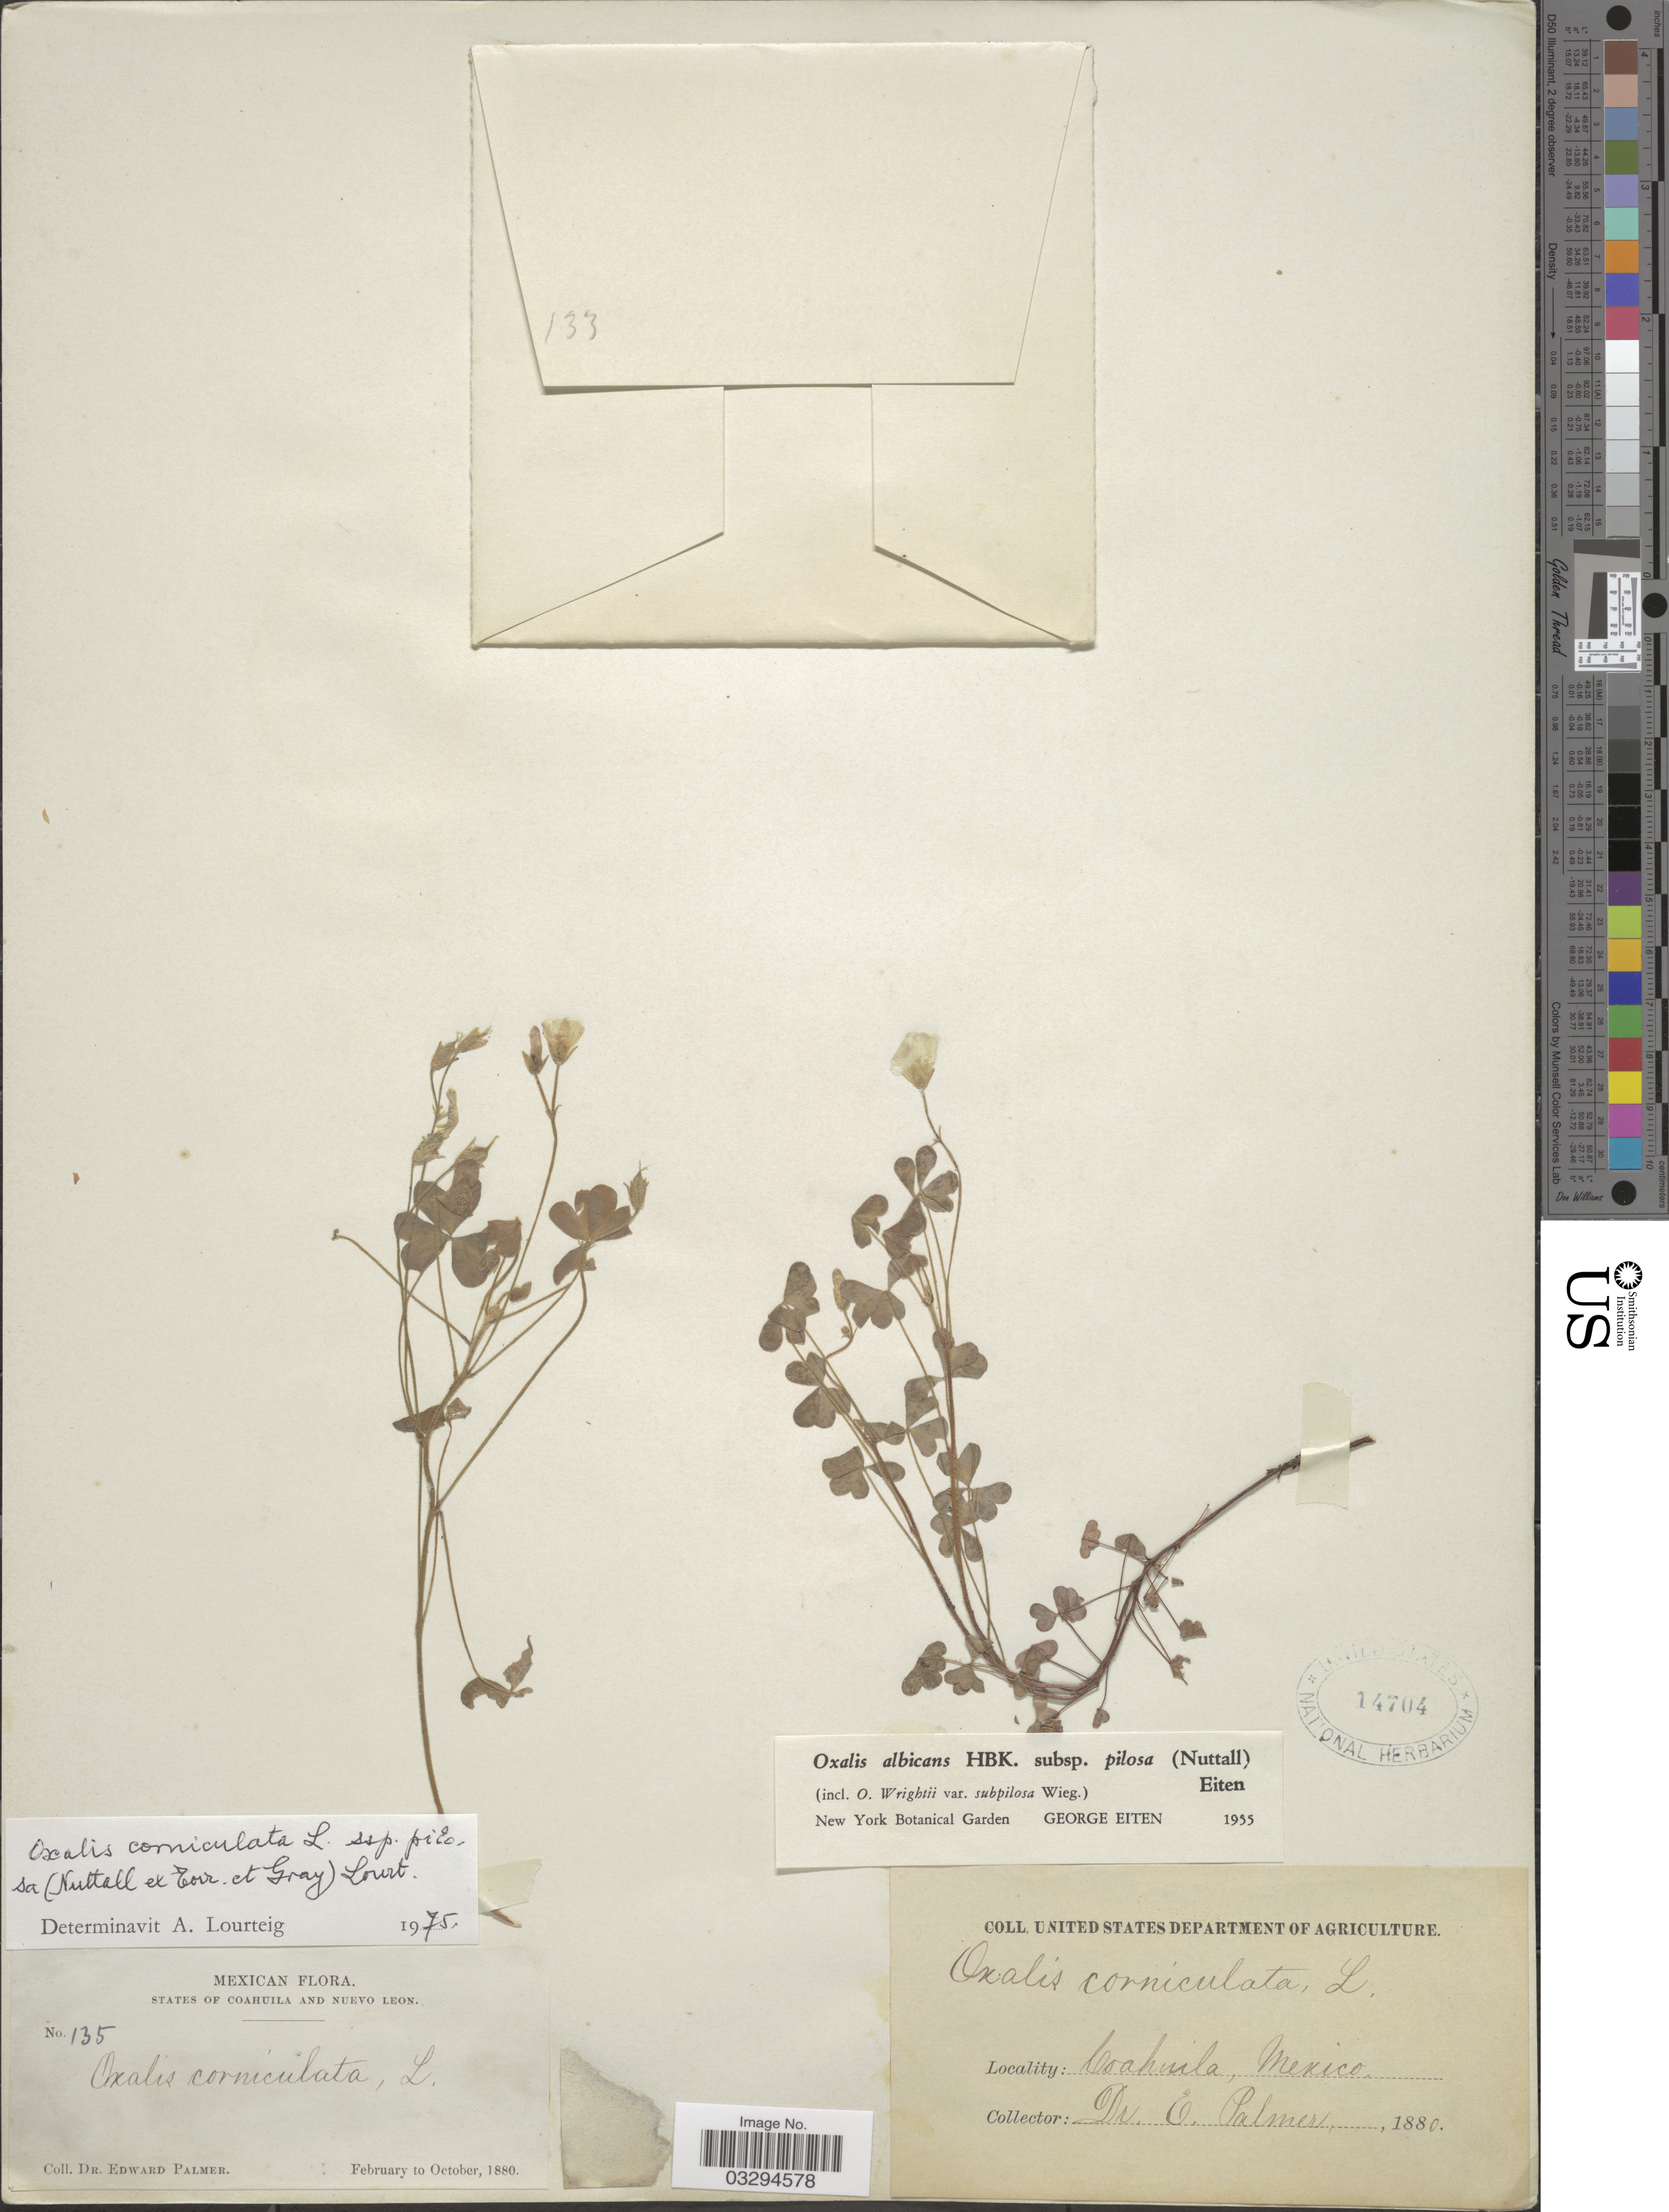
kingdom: Plantae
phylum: Tracheophyta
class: Magnoliopsida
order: Oxalidales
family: Oxalidaceae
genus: Oxalis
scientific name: Oxalis corniculata subsp. pilosa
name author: (Nutt.) Lourteig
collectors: E. Palmer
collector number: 135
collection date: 1880-02/1880-10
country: Mexico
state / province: Coahuila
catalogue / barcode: US 14704